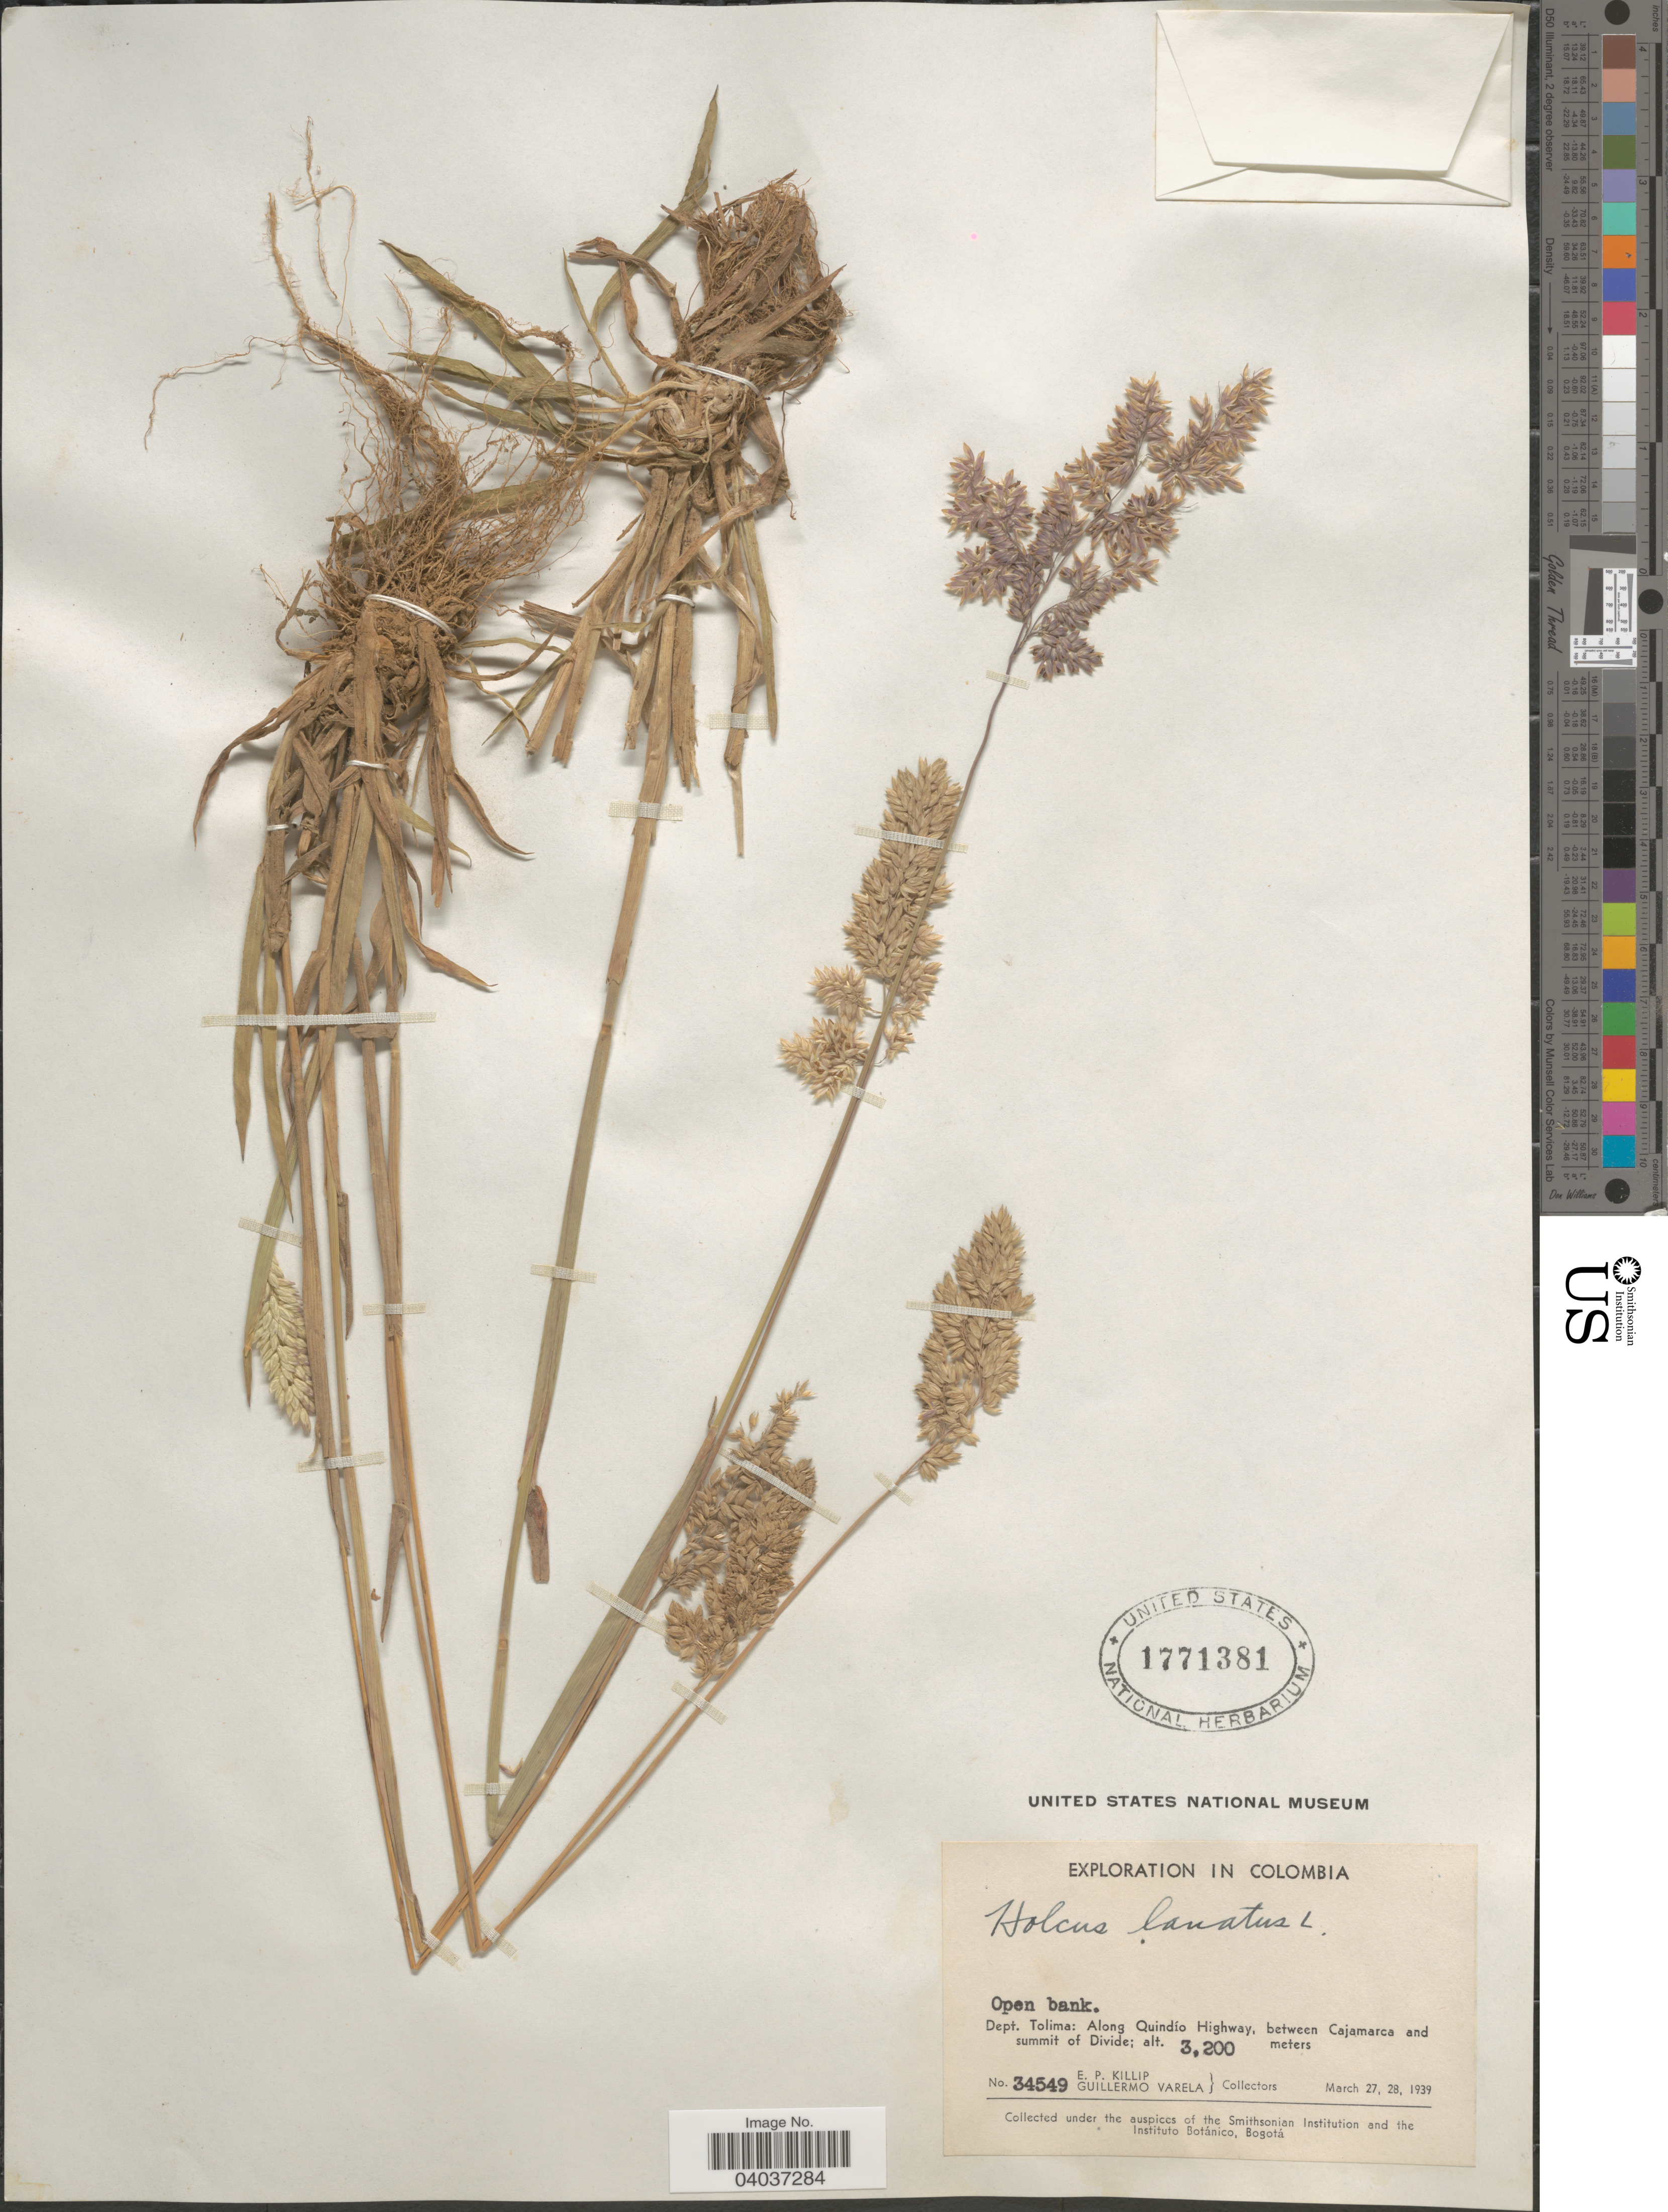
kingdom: Plantae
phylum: Tracheophyta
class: Liliopsida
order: Poales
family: Poaceae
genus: Holcus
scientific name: Holcus lanatus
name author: L.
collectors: E. P. Killip & G. Varela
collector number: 34549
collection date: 1939-03-27/1939-03-28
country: Colombia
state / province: Tolima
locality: Dept. Tolima: Along Quindío Highway, between Cajamarca and summit of Divide.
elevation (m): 3200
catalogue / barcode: US 1771381